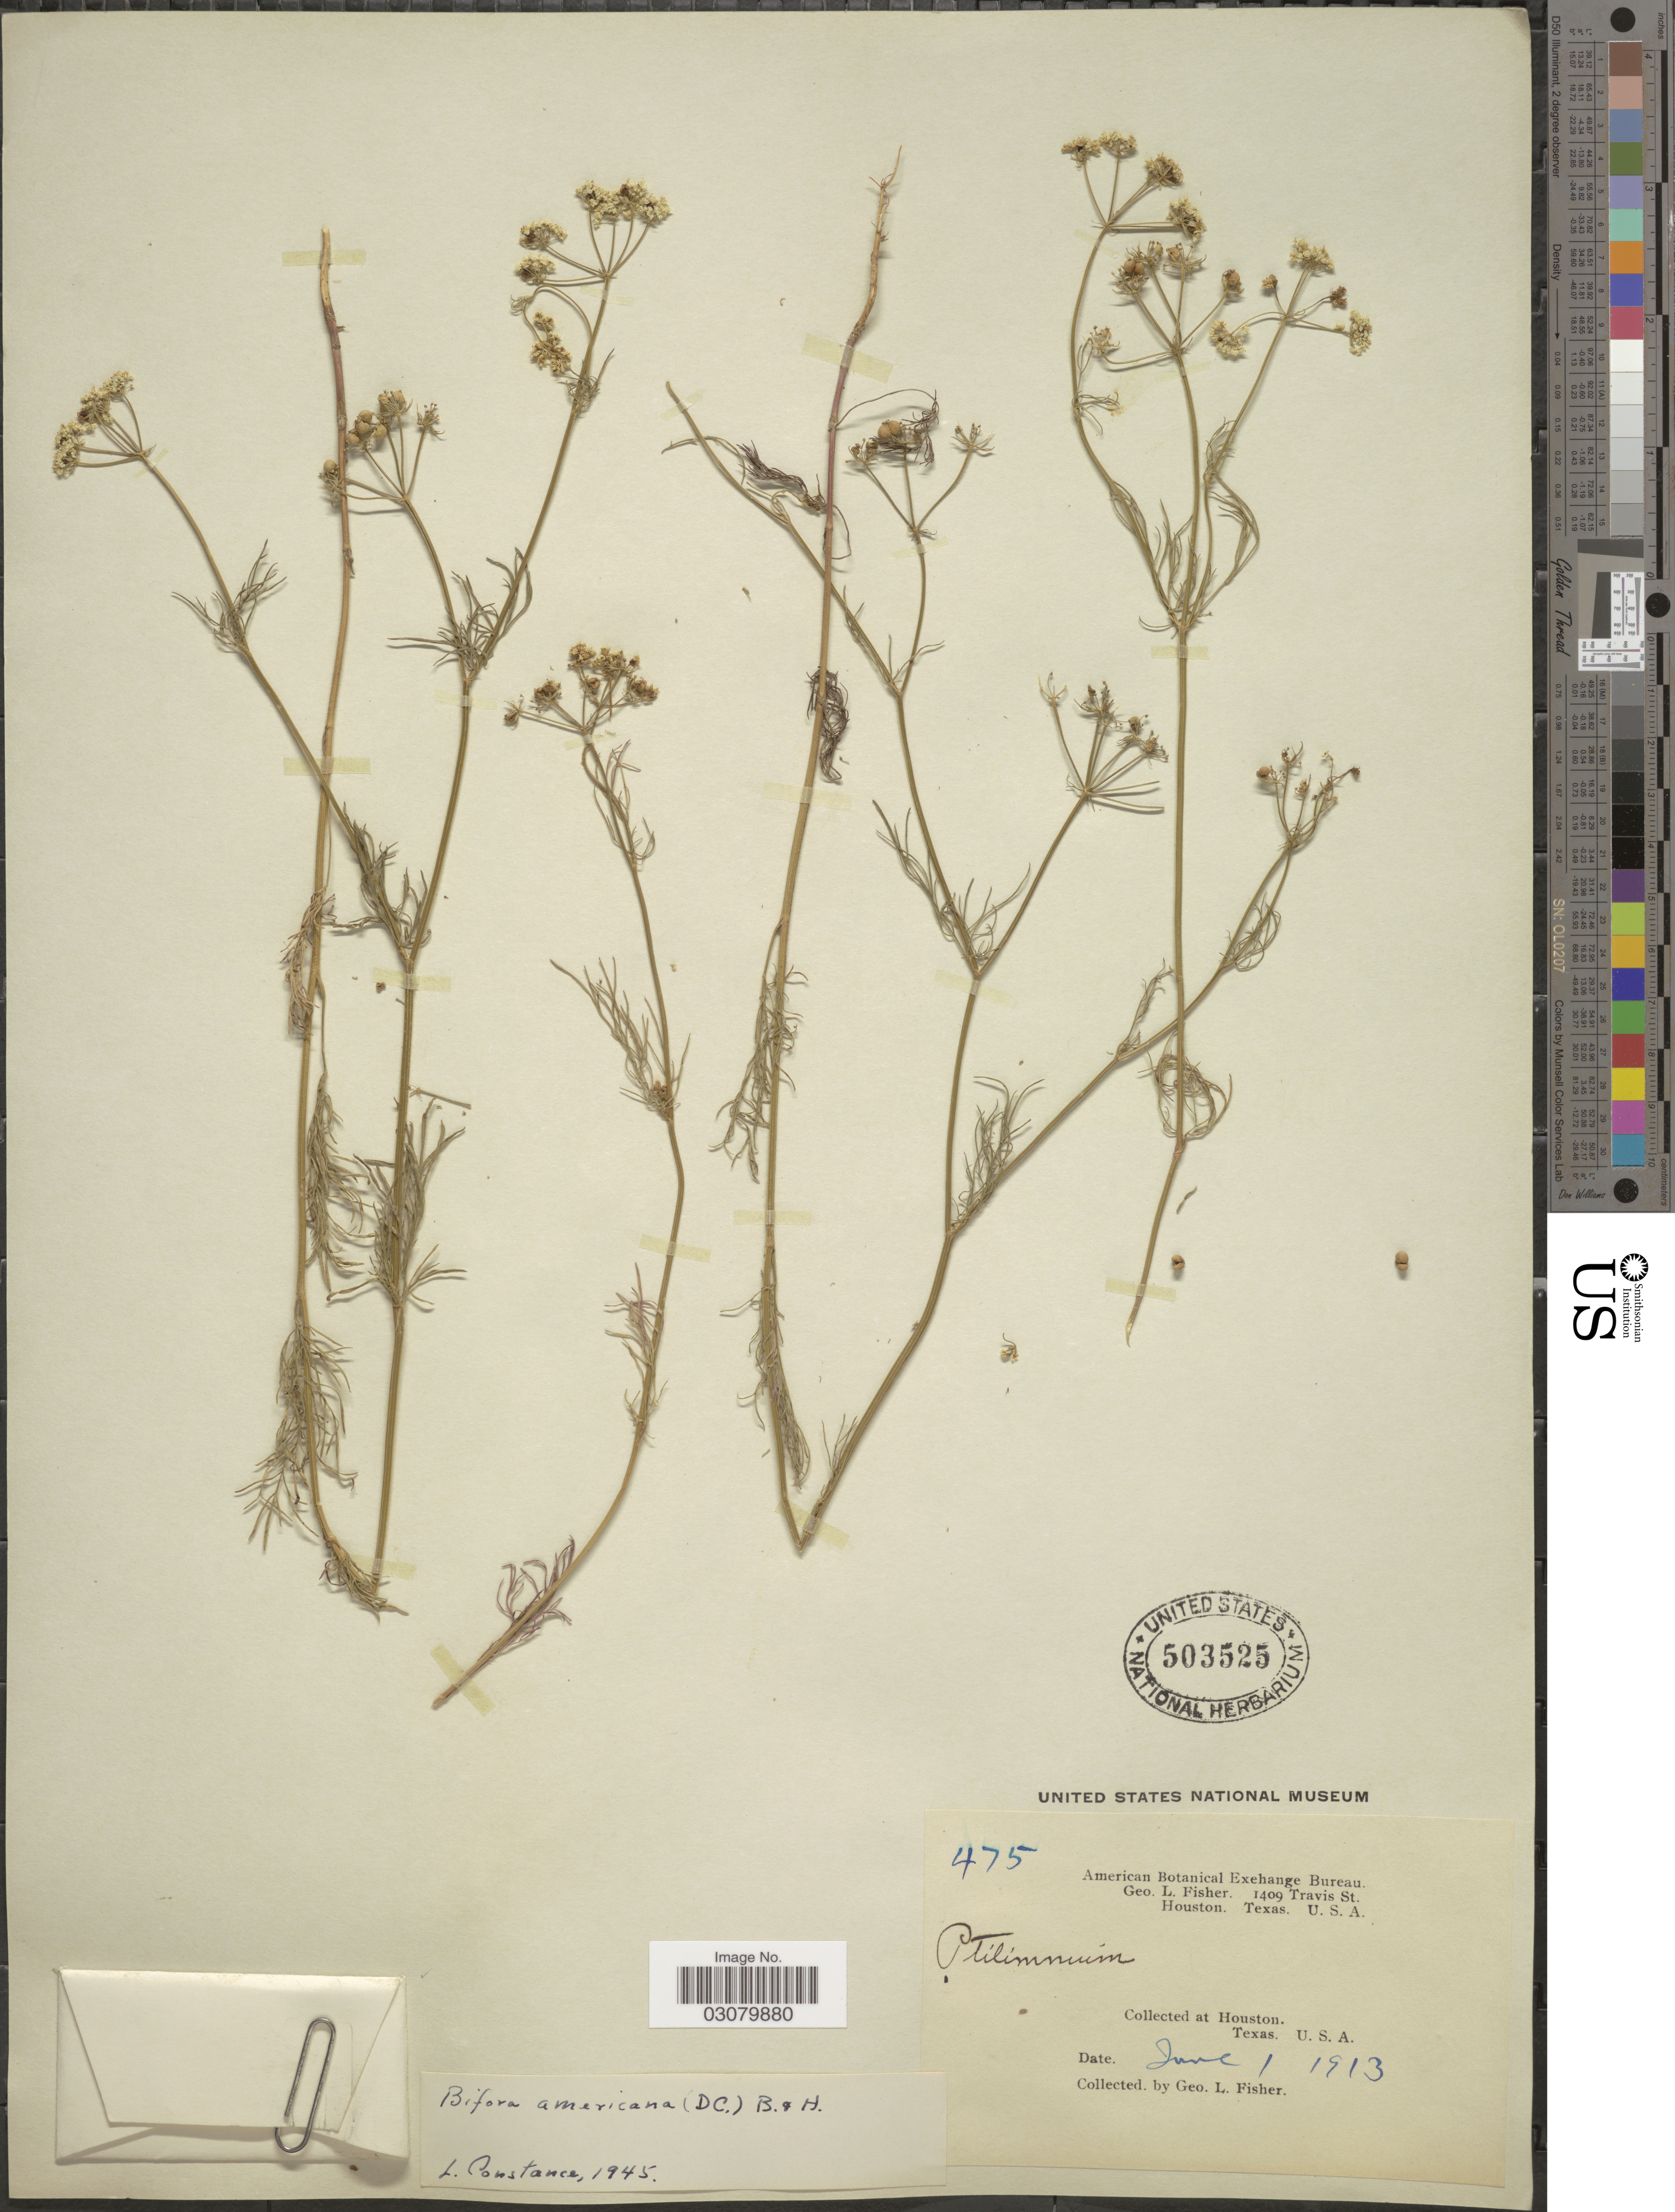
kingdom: Plantae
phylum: Tracheophyta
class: Magnoliopsida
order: Apiales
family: Apiaceae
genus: Bifora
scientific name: Bifora americana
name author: (DC.) Benth. & Hook. f. ex S. Watson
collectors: G. L. Fisher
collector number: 475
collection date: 1913-06-01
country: United States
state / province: Texas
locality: Houston, U.S.A.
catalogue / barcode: US 503525